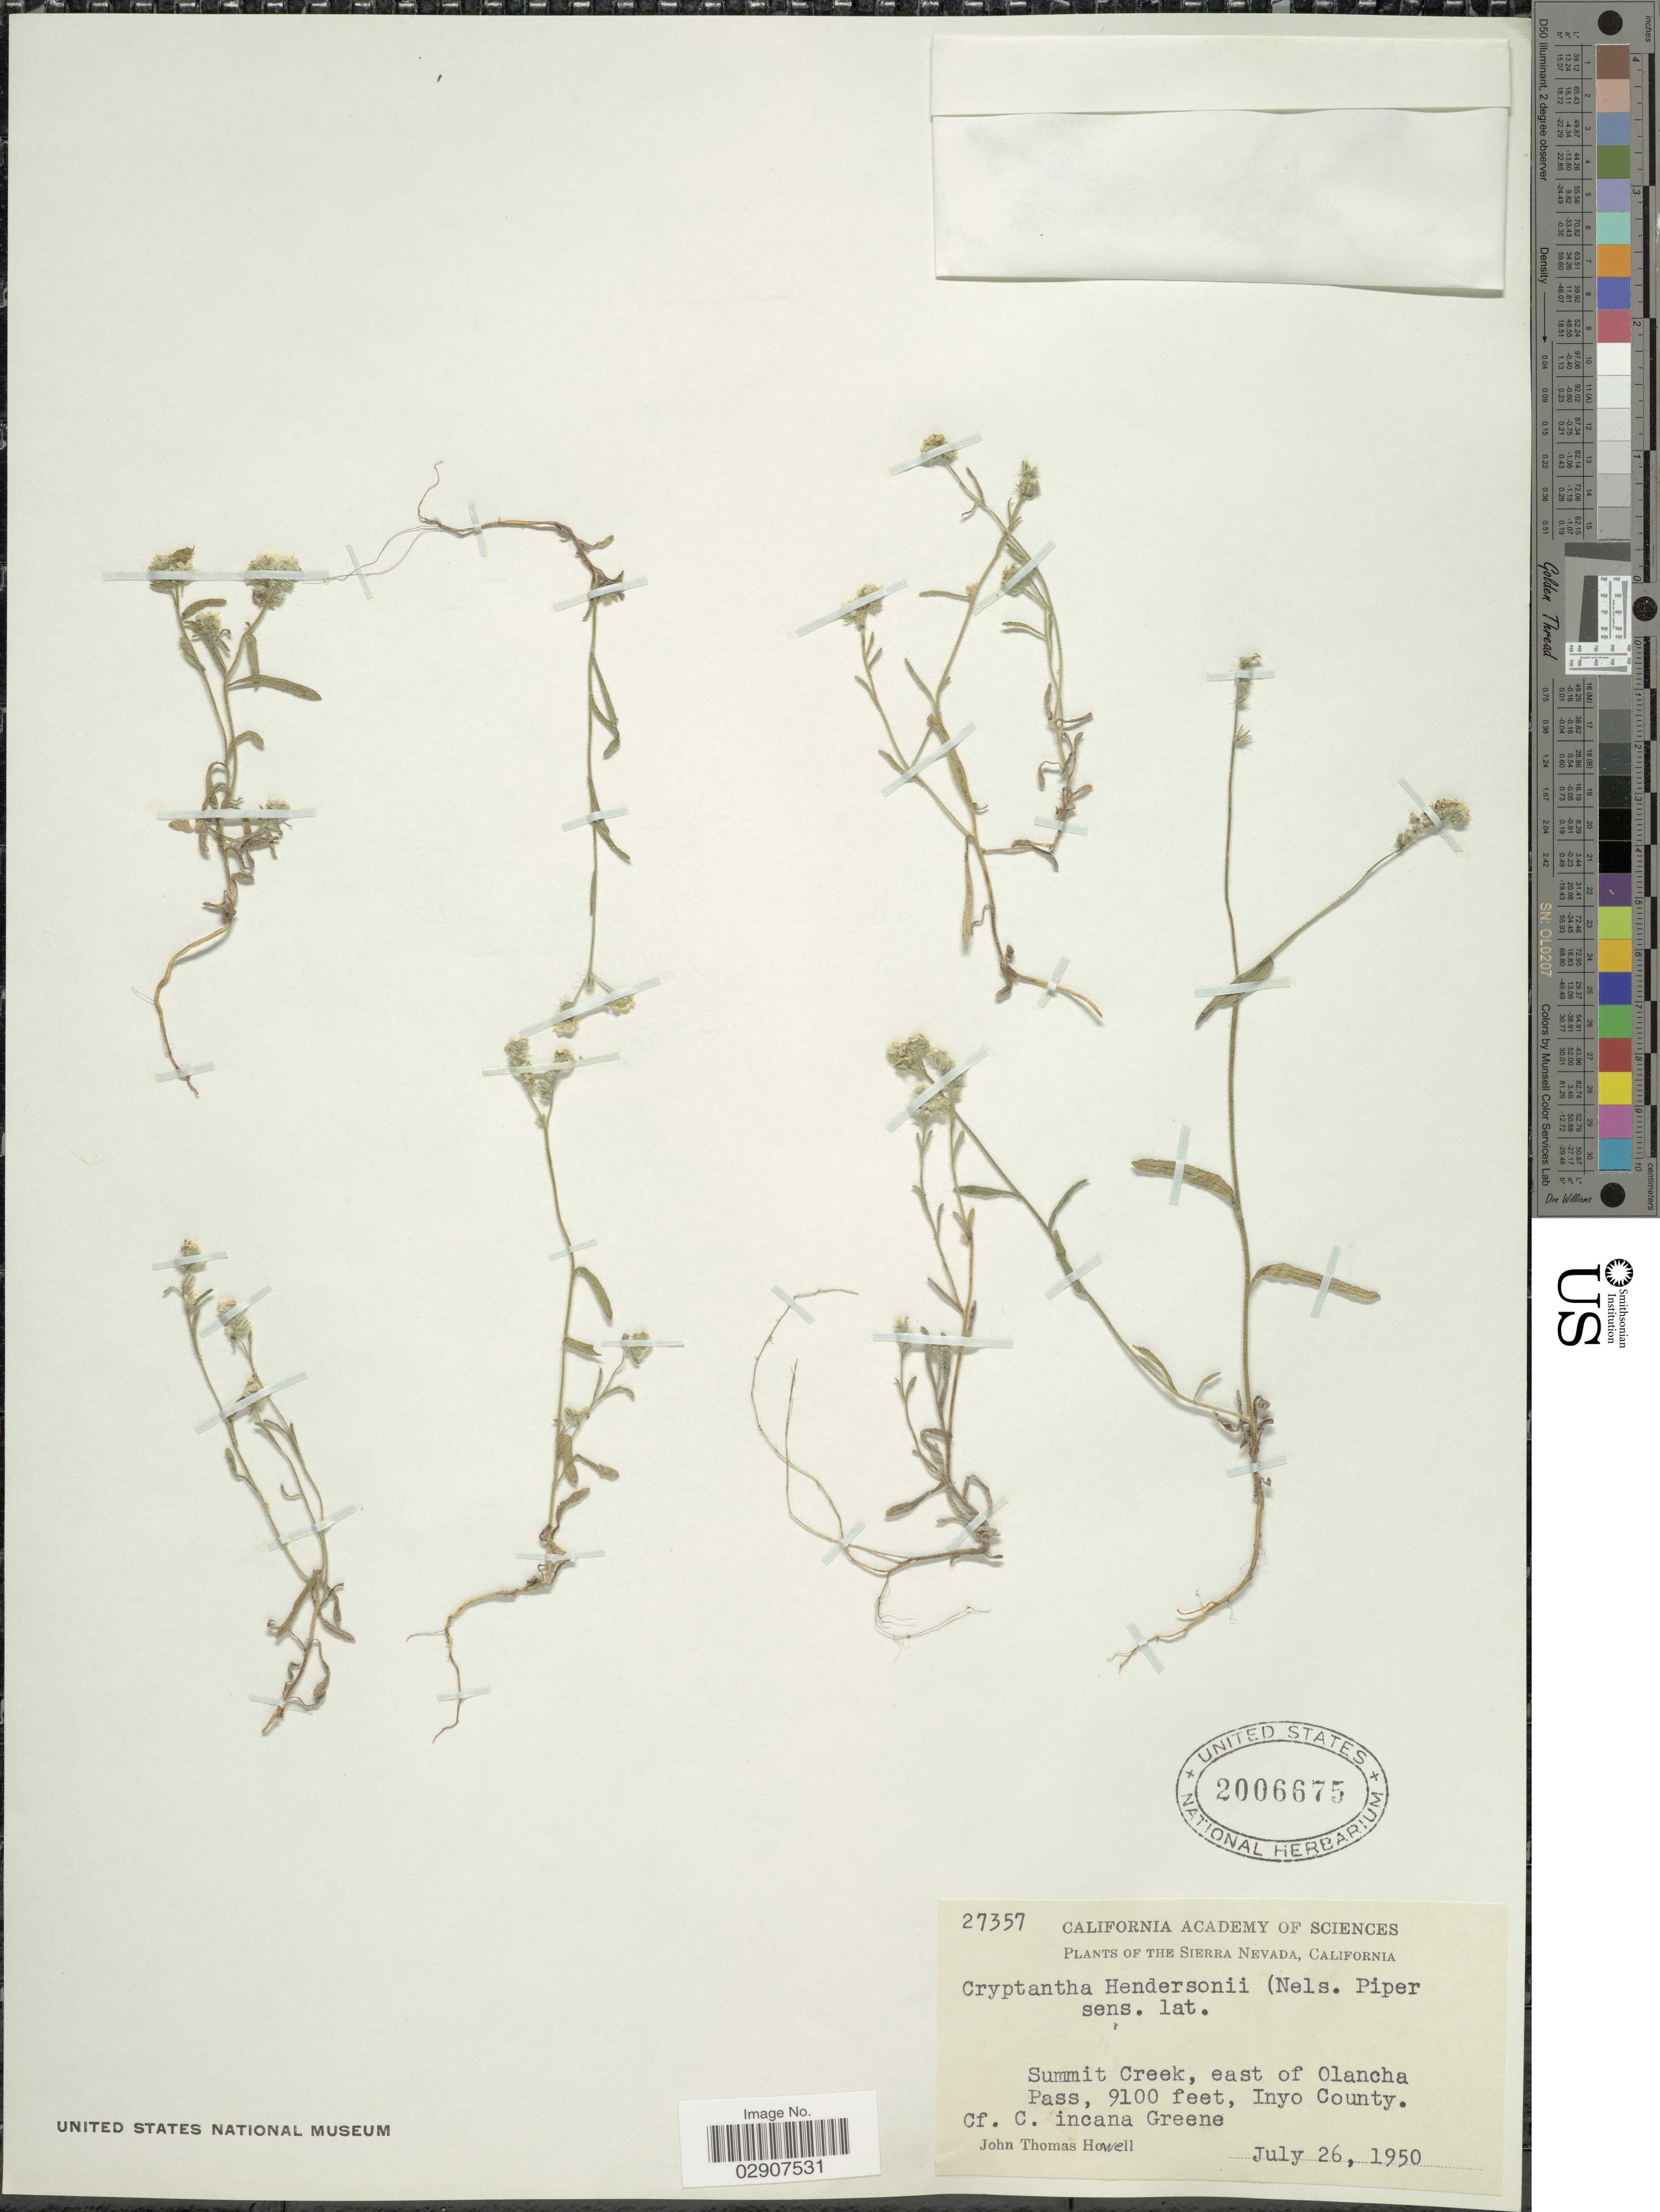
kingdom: Plantae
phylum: Tracheophyta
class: Magnoliopsida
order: Boraginales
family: Boraginaceae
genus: Cryptantha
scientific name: Cryptantha hendersonii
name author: (A. Nelson) A. Nelson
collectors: J. T. Howell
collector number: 27357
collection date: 1950-07-26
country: United States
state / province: California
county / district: Inyo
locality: The Sierra Nevada, California, Summit Creek, east of Olancha Pass, Inyo County.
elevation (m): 2774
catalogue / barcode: US 2006675